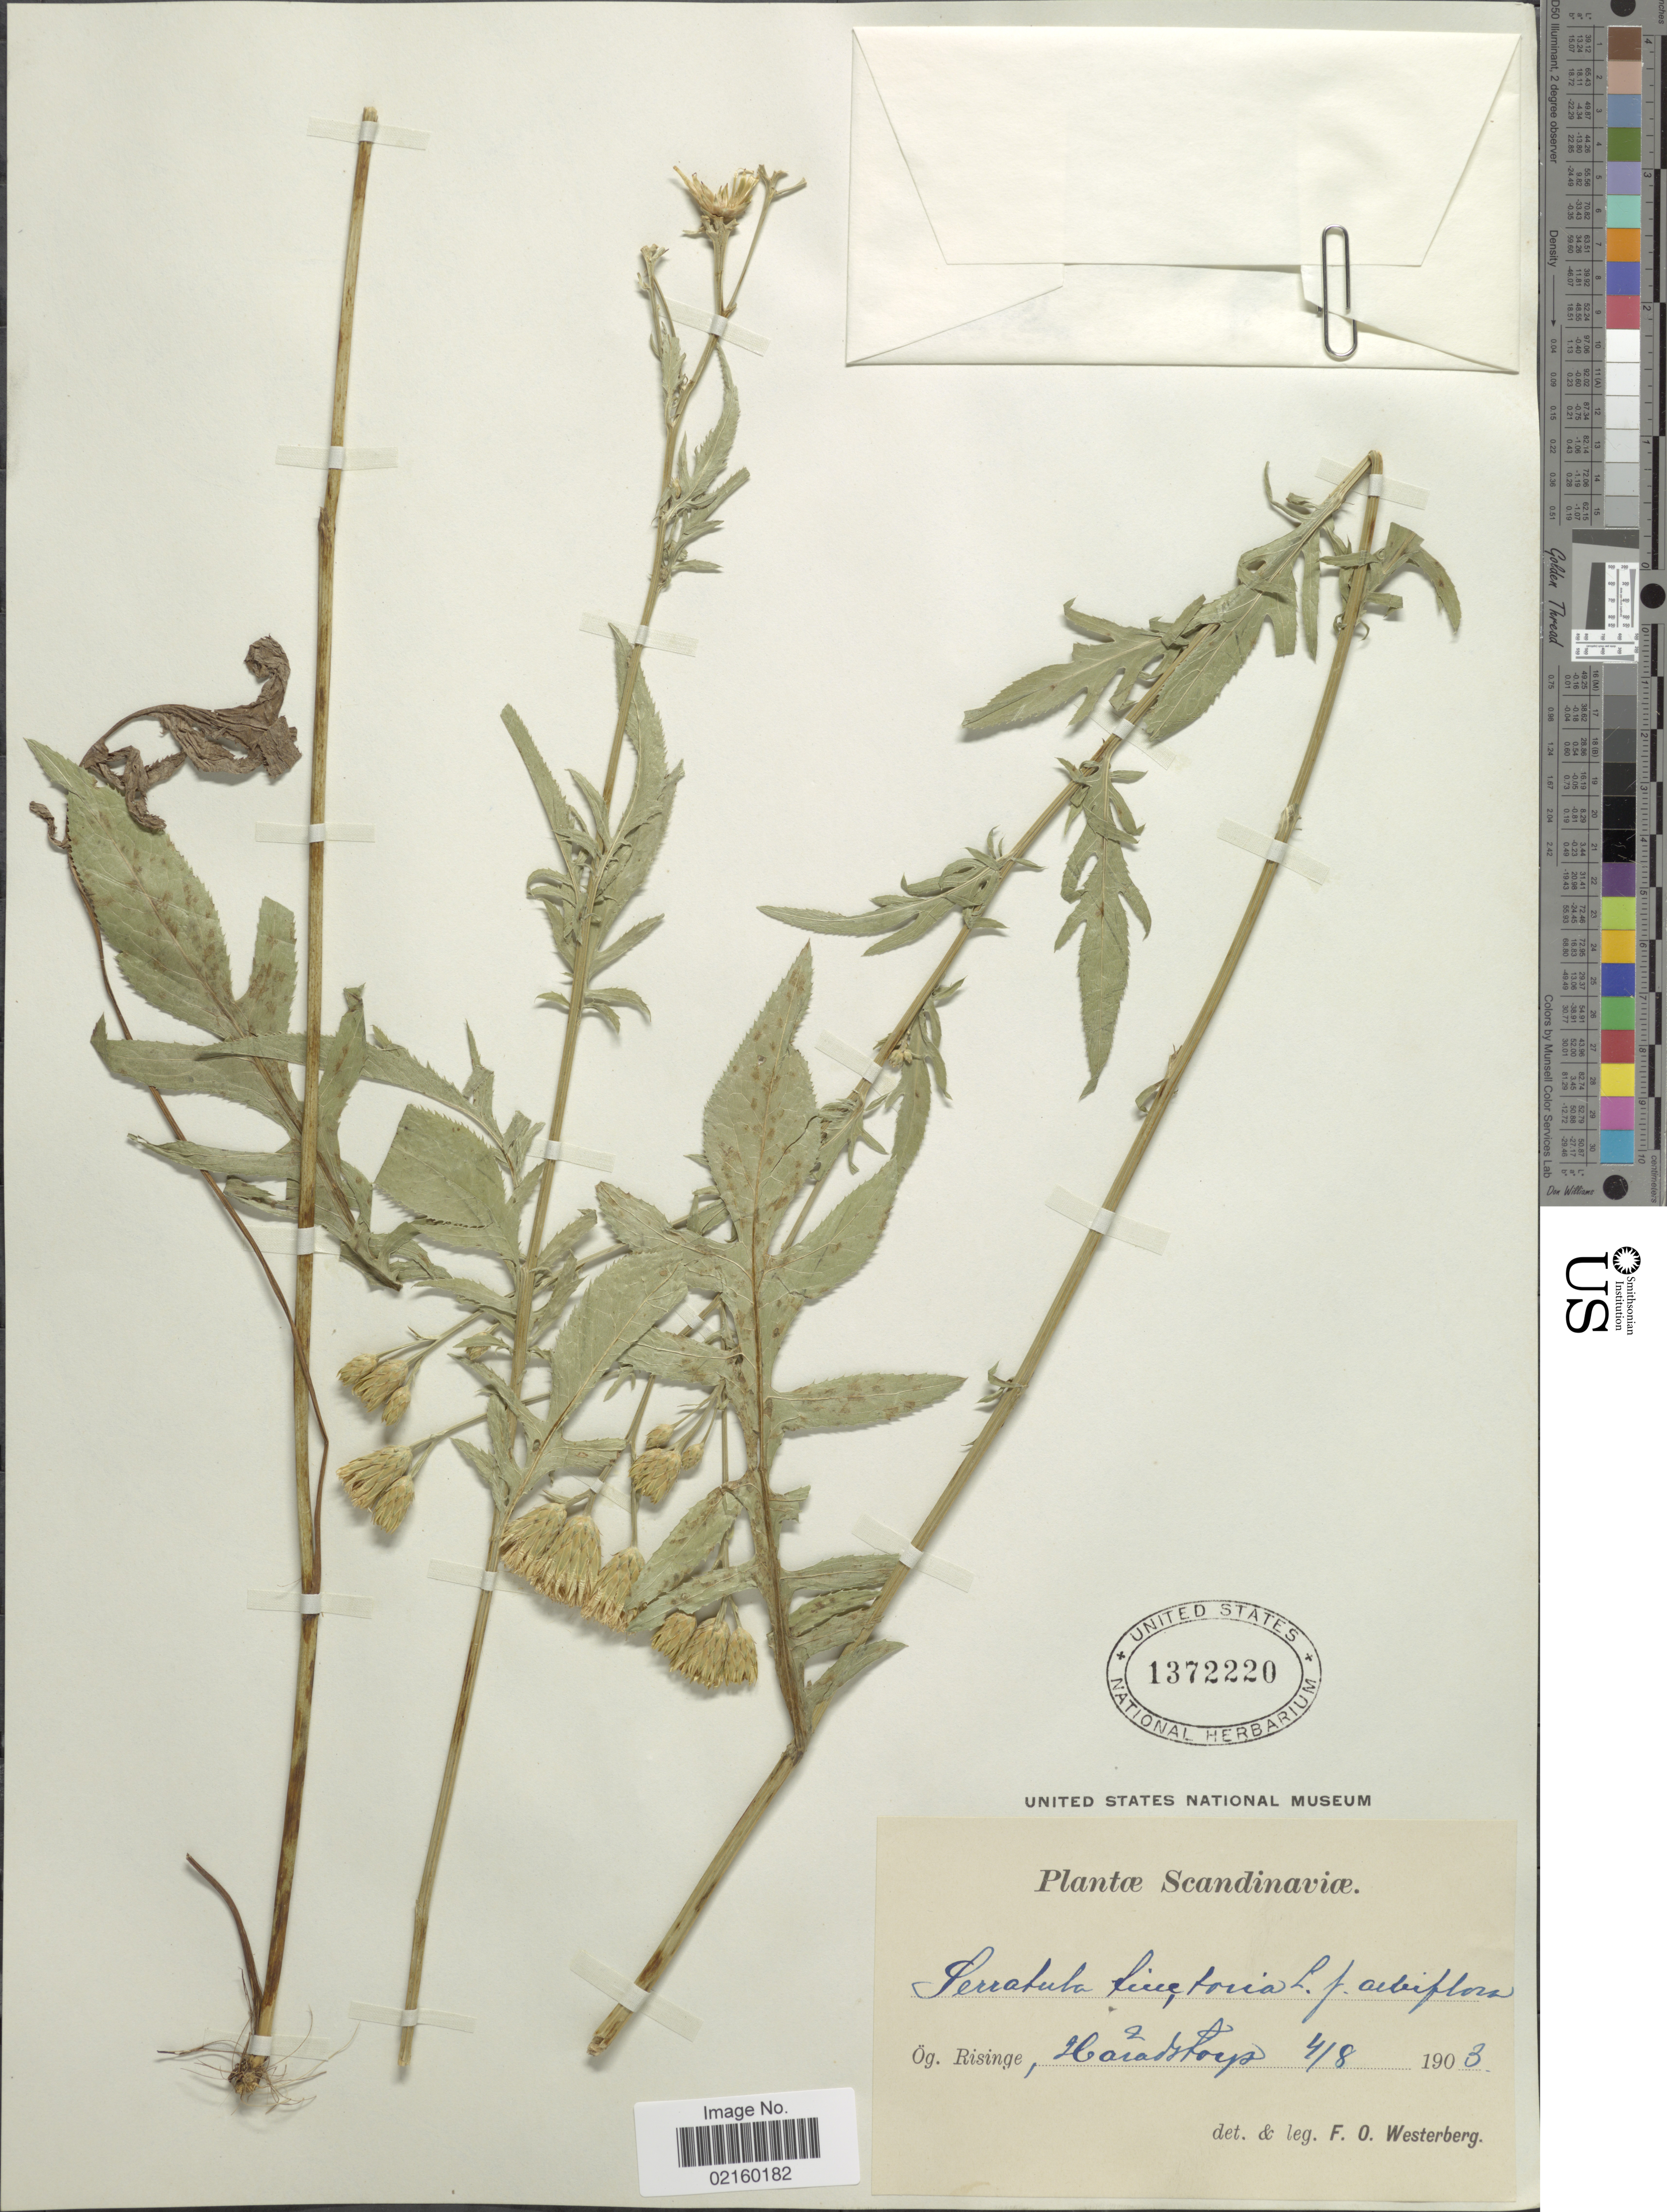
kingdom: Plantae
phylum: Tracheophyta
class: Magnoliopsida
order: Asterales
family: Asteraceae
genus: Serratula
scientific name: Serratula tinctoria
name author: L.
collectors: F. Westerberg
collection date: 1903-08-04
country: Sweden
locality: Scandinaviae, Og. Risinge, Haradstorp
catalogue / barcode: US 1372220